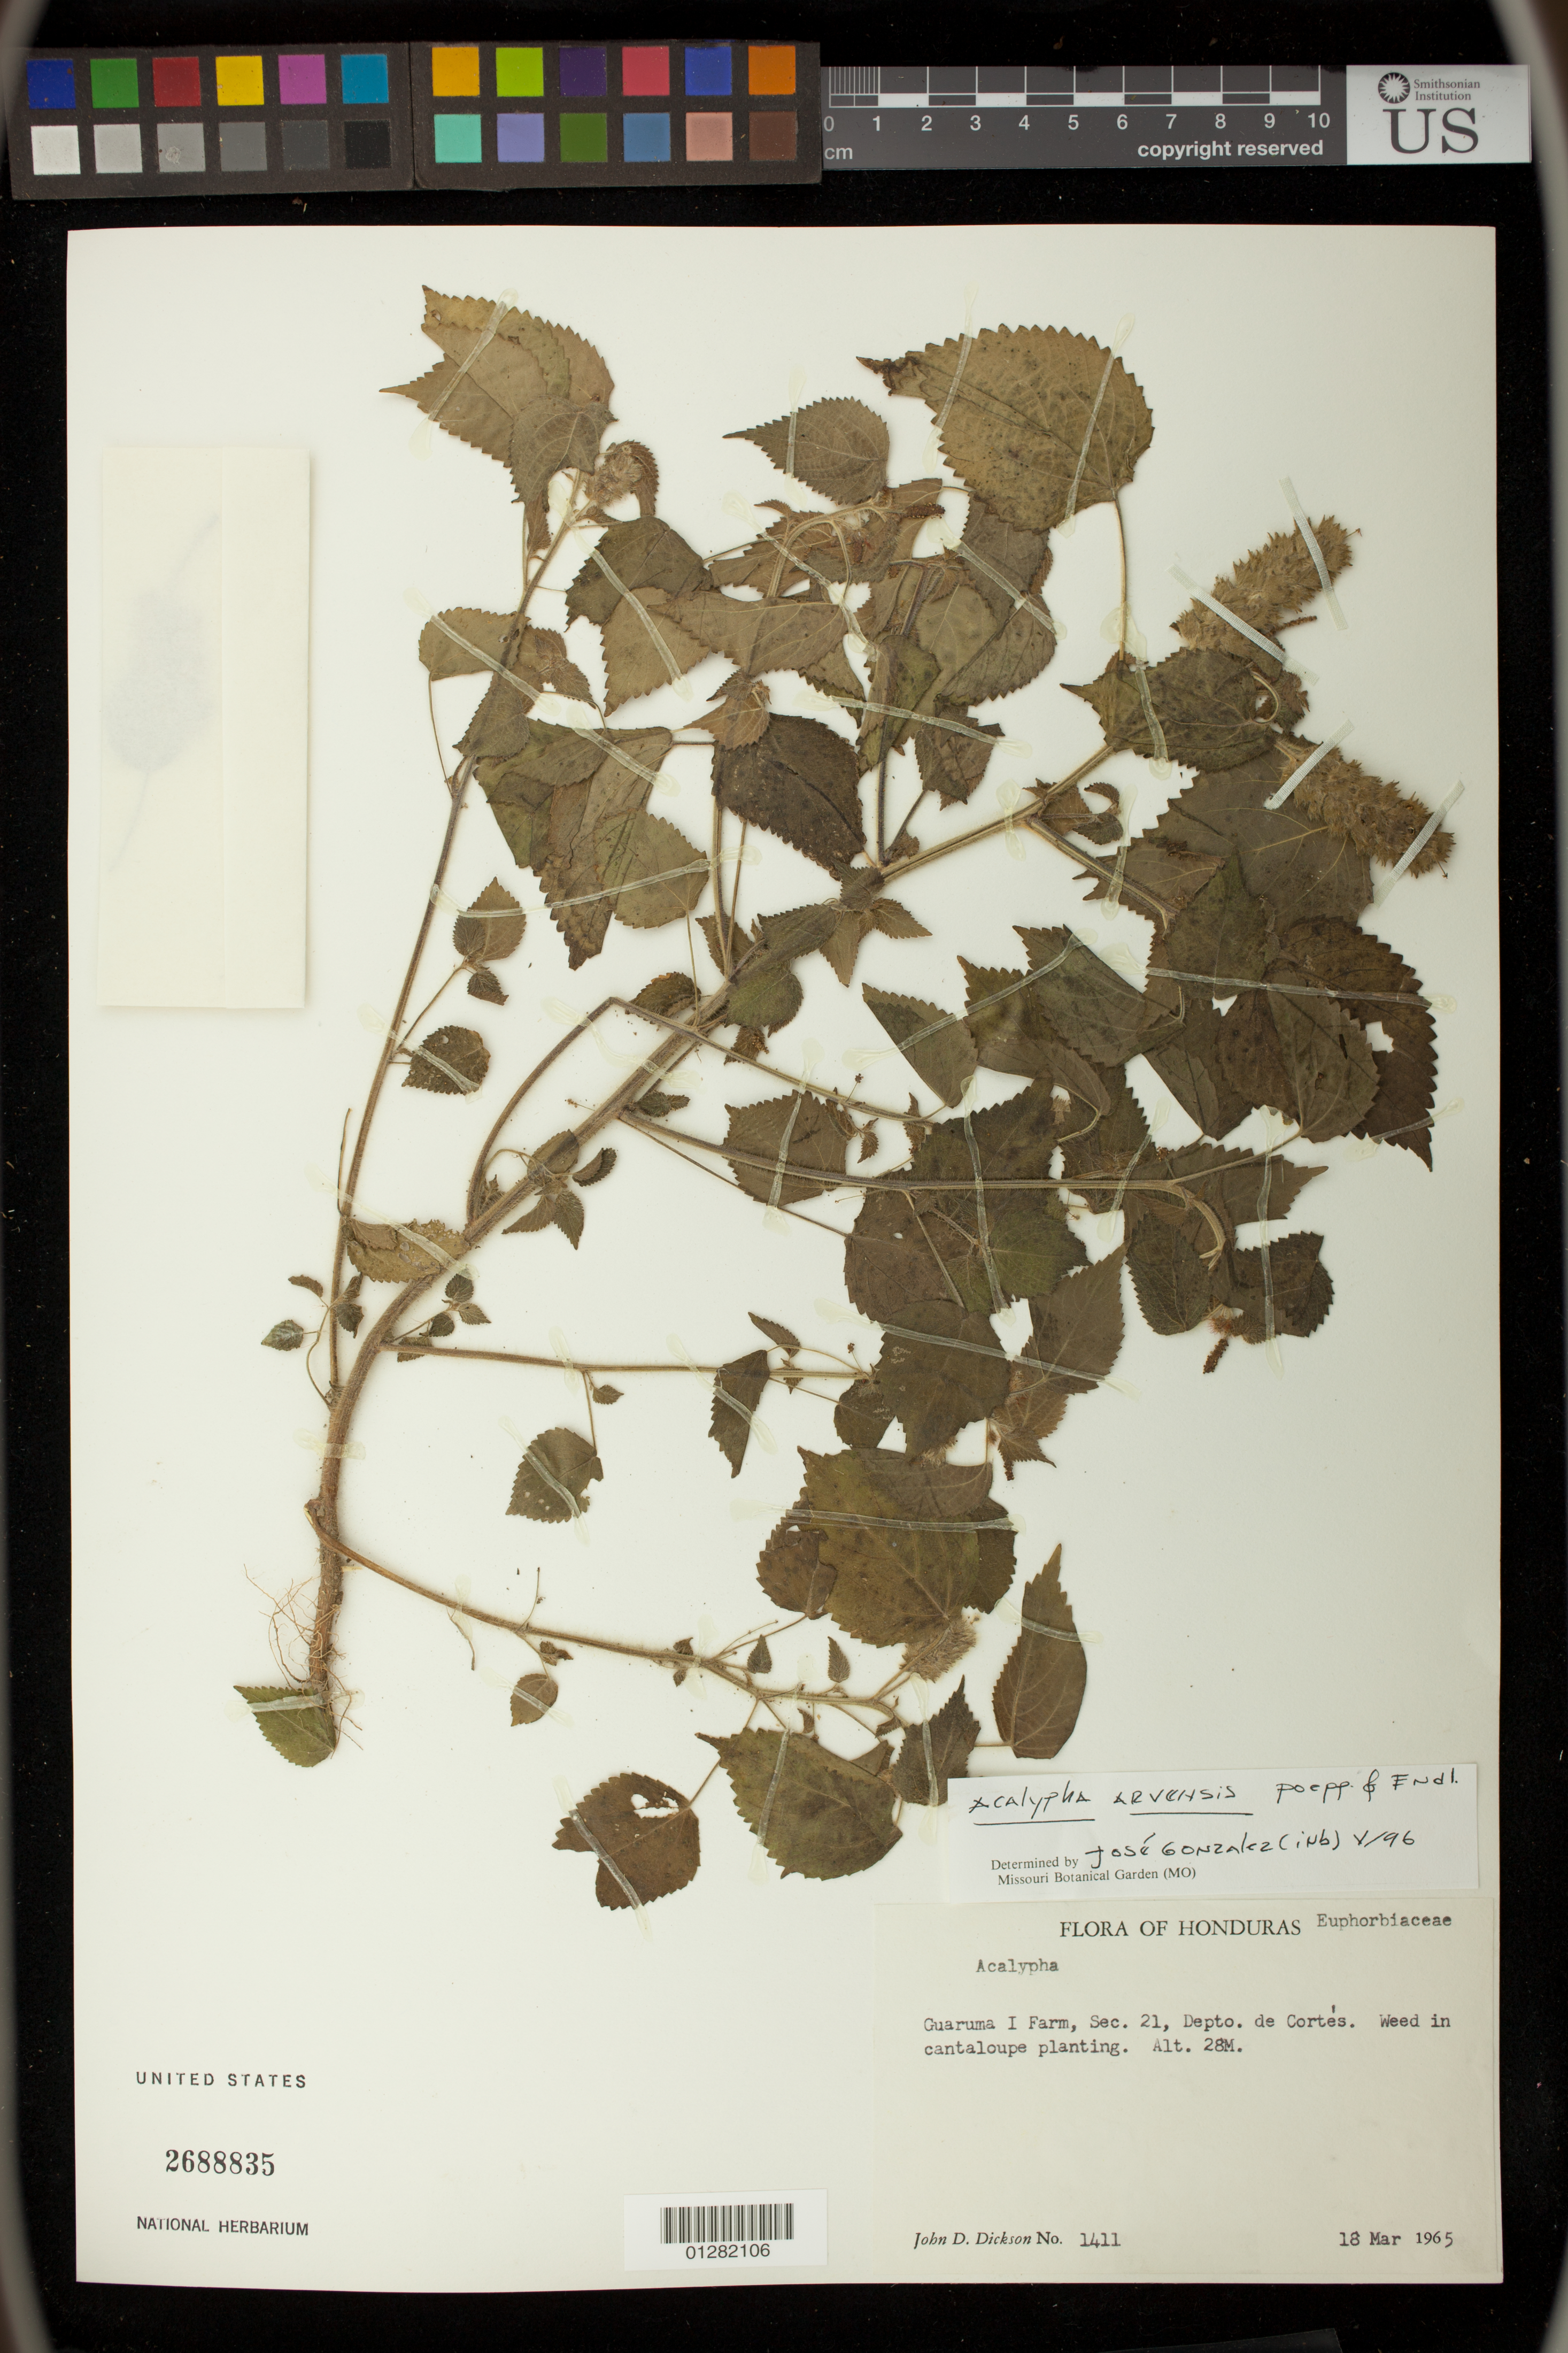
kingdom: Plantae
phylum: Tracheophyta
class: Magnoliopsida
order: Malpighiales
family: Euphorbiaceae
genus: Acalypha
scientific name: Acalypha arvensis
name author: Poepp.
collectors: J. Dickson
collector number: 1411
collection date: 1965-03-18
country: Honduras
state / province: Cortés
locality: Guaruma Farm, Sec. 21, Depto. de Cortes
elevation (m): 28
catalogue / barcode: US 2688835